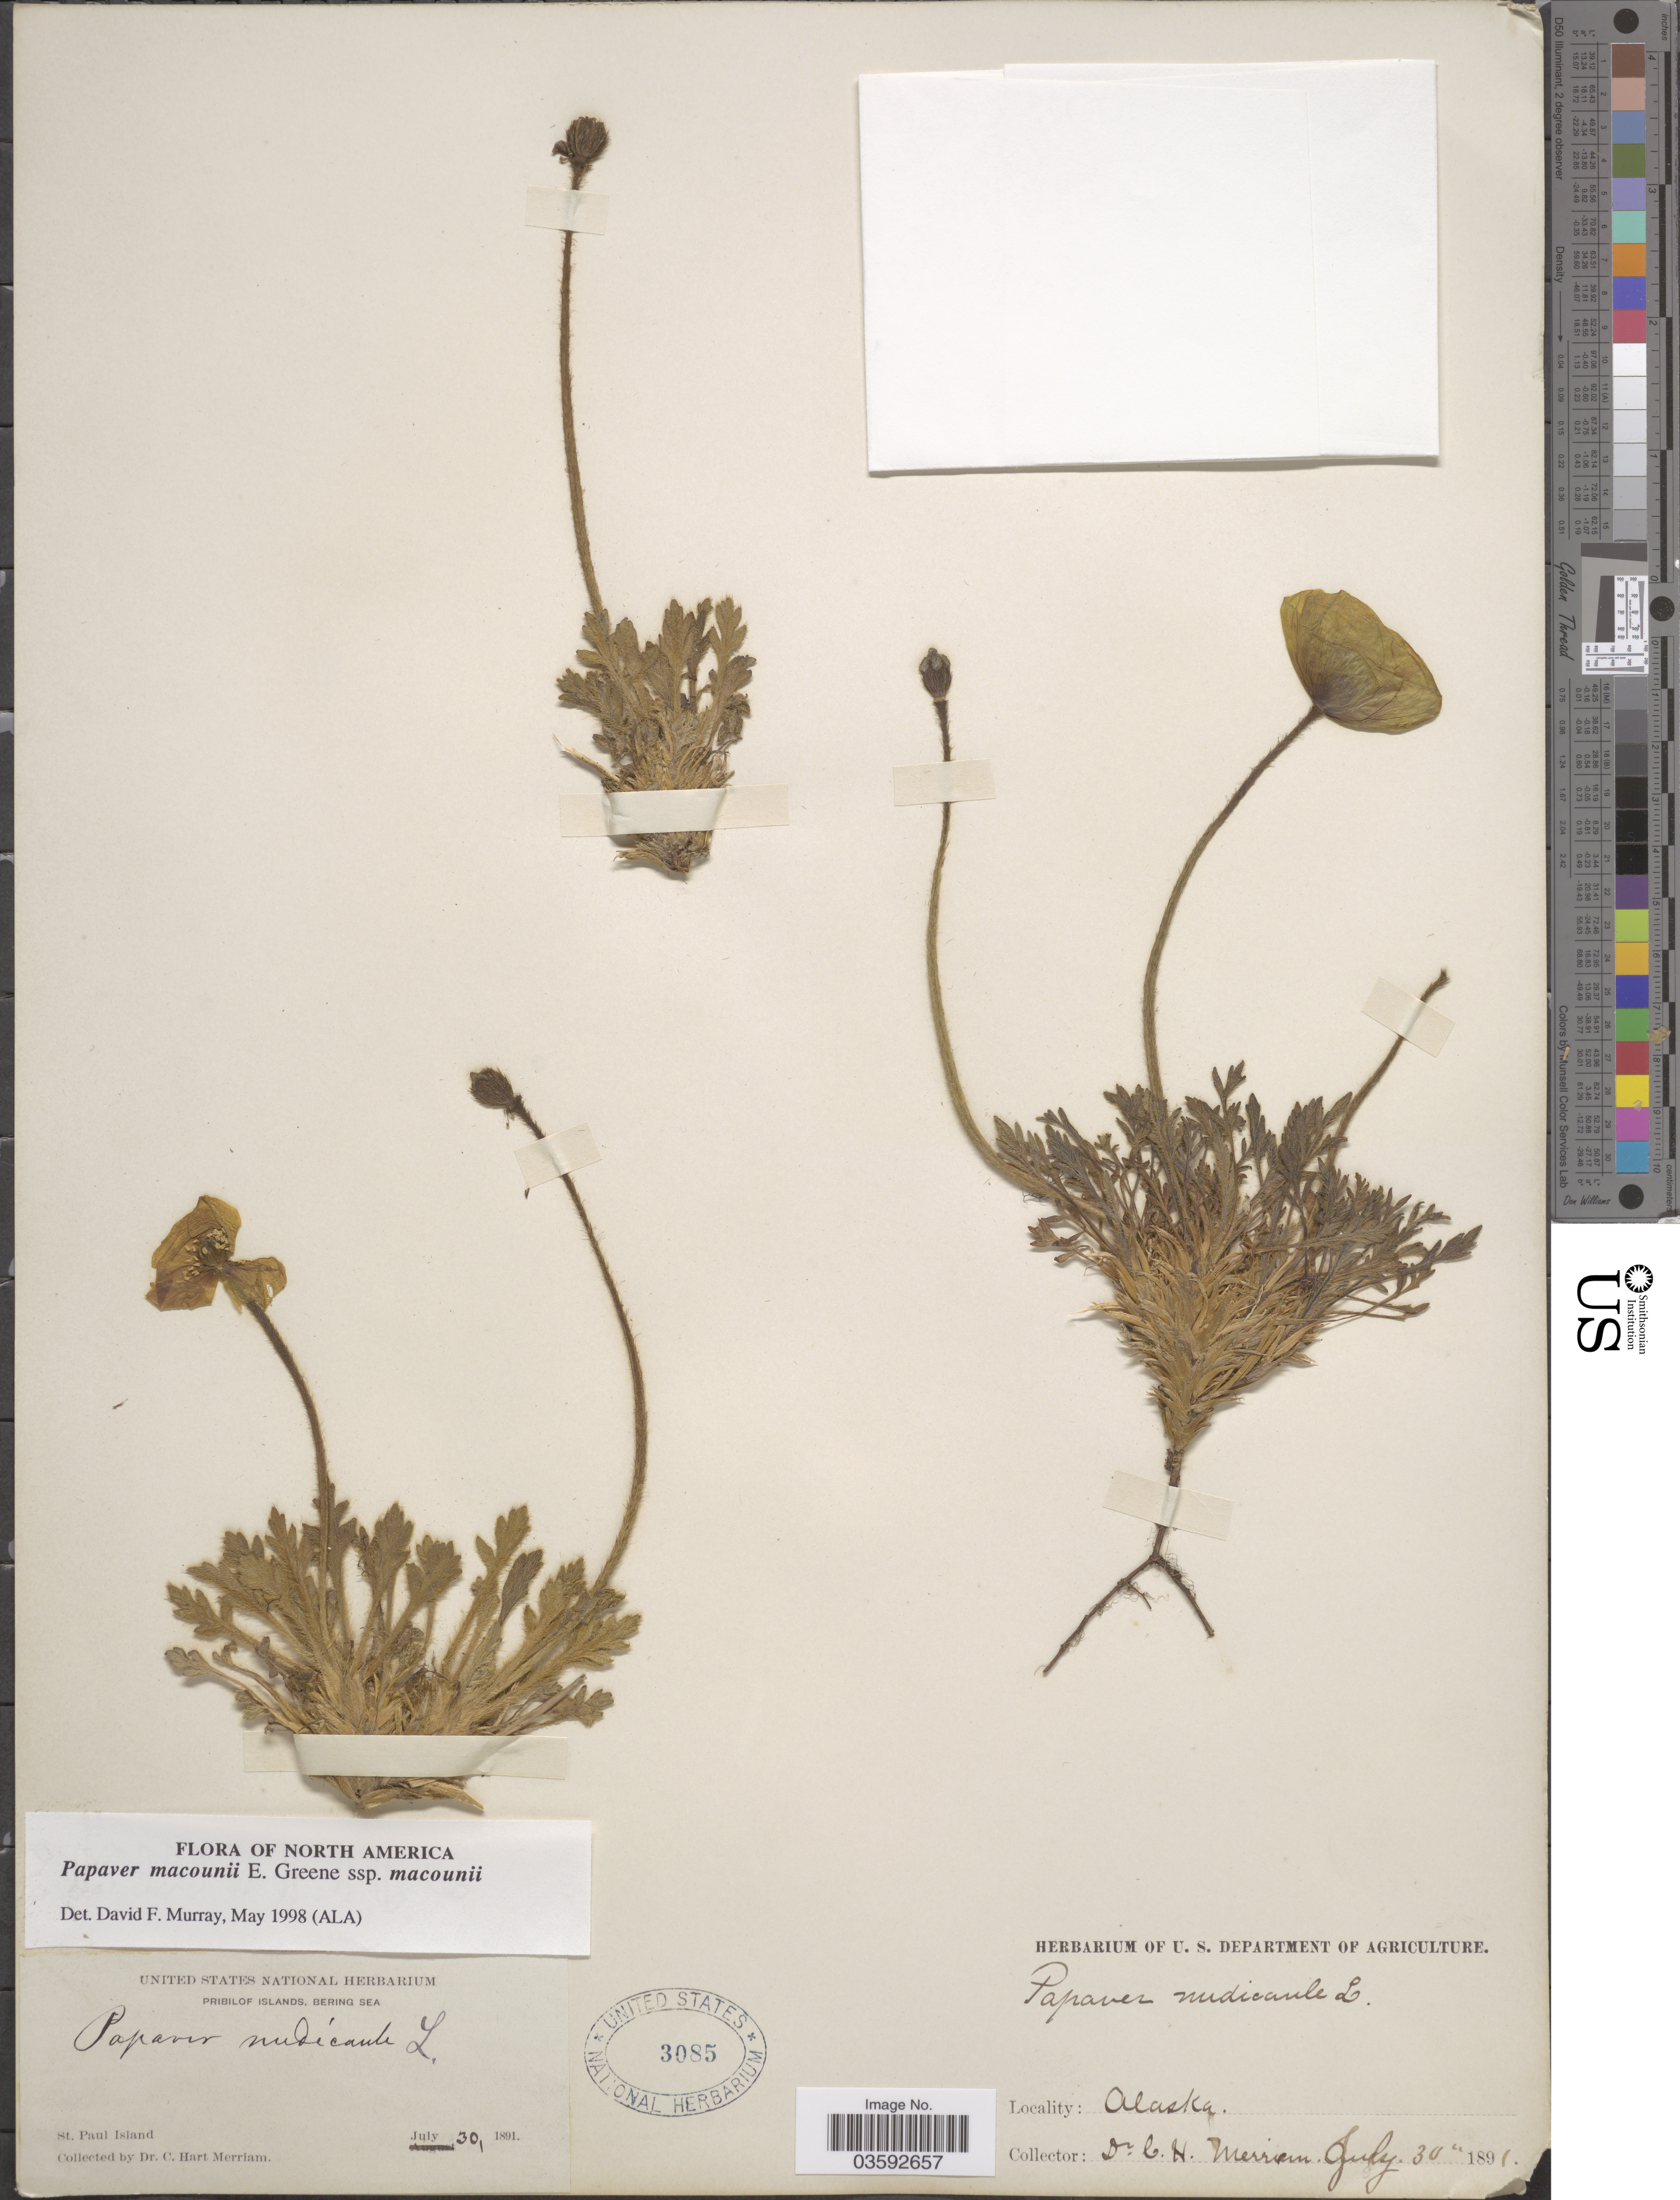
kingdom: Plantae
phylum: Tracheophyta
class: Magnoliopsida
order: Ranunculales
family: Papaveraceae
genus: Papaver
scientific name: Papaver macounii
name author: Greene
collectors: C. Merriam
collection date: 1891-07-30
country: United States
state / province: Alaska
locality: Pribilof Islands, Bering Sea. St. Paul Island.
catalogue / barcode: US 3085